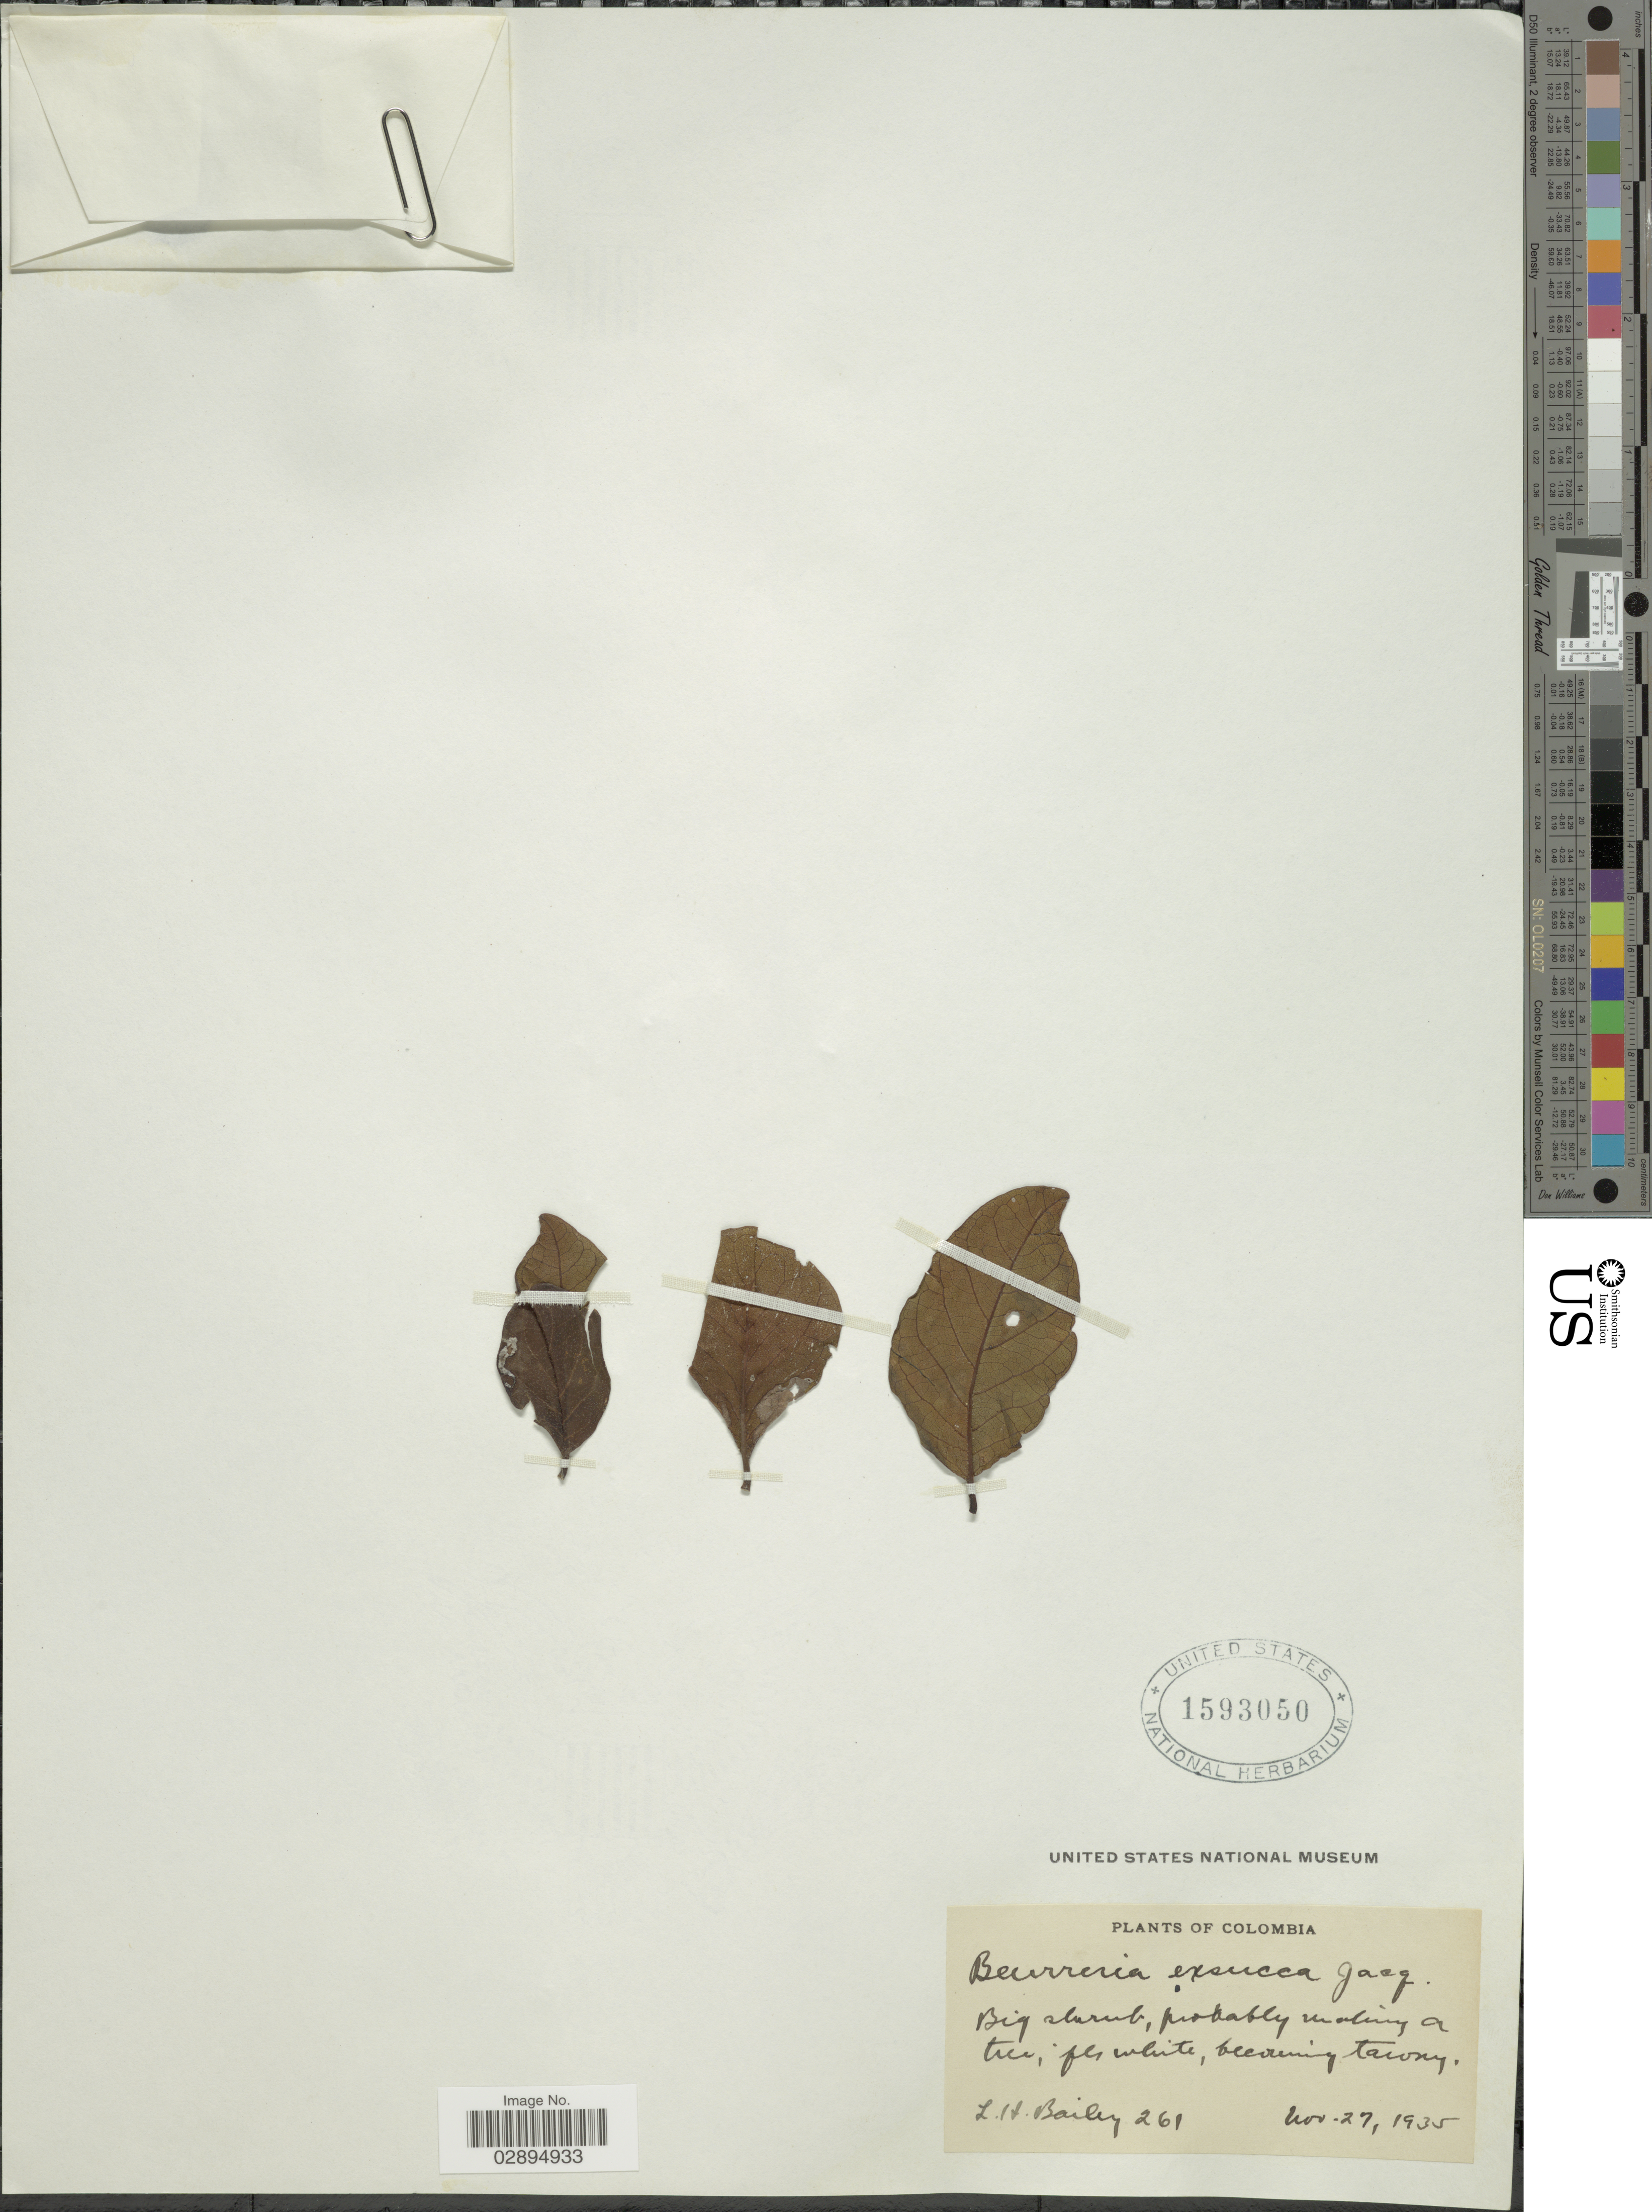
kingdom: Plantae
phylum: Tracheophyta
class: Magnoliopsida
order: Boraginales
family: Ehretiaceae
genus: Bourreria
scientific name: Bourreria exsucca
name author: (L.) Jacq.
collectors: L. H. Bailey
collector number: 261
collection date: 1935-11-27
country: Colombia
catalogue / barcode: US 1593050